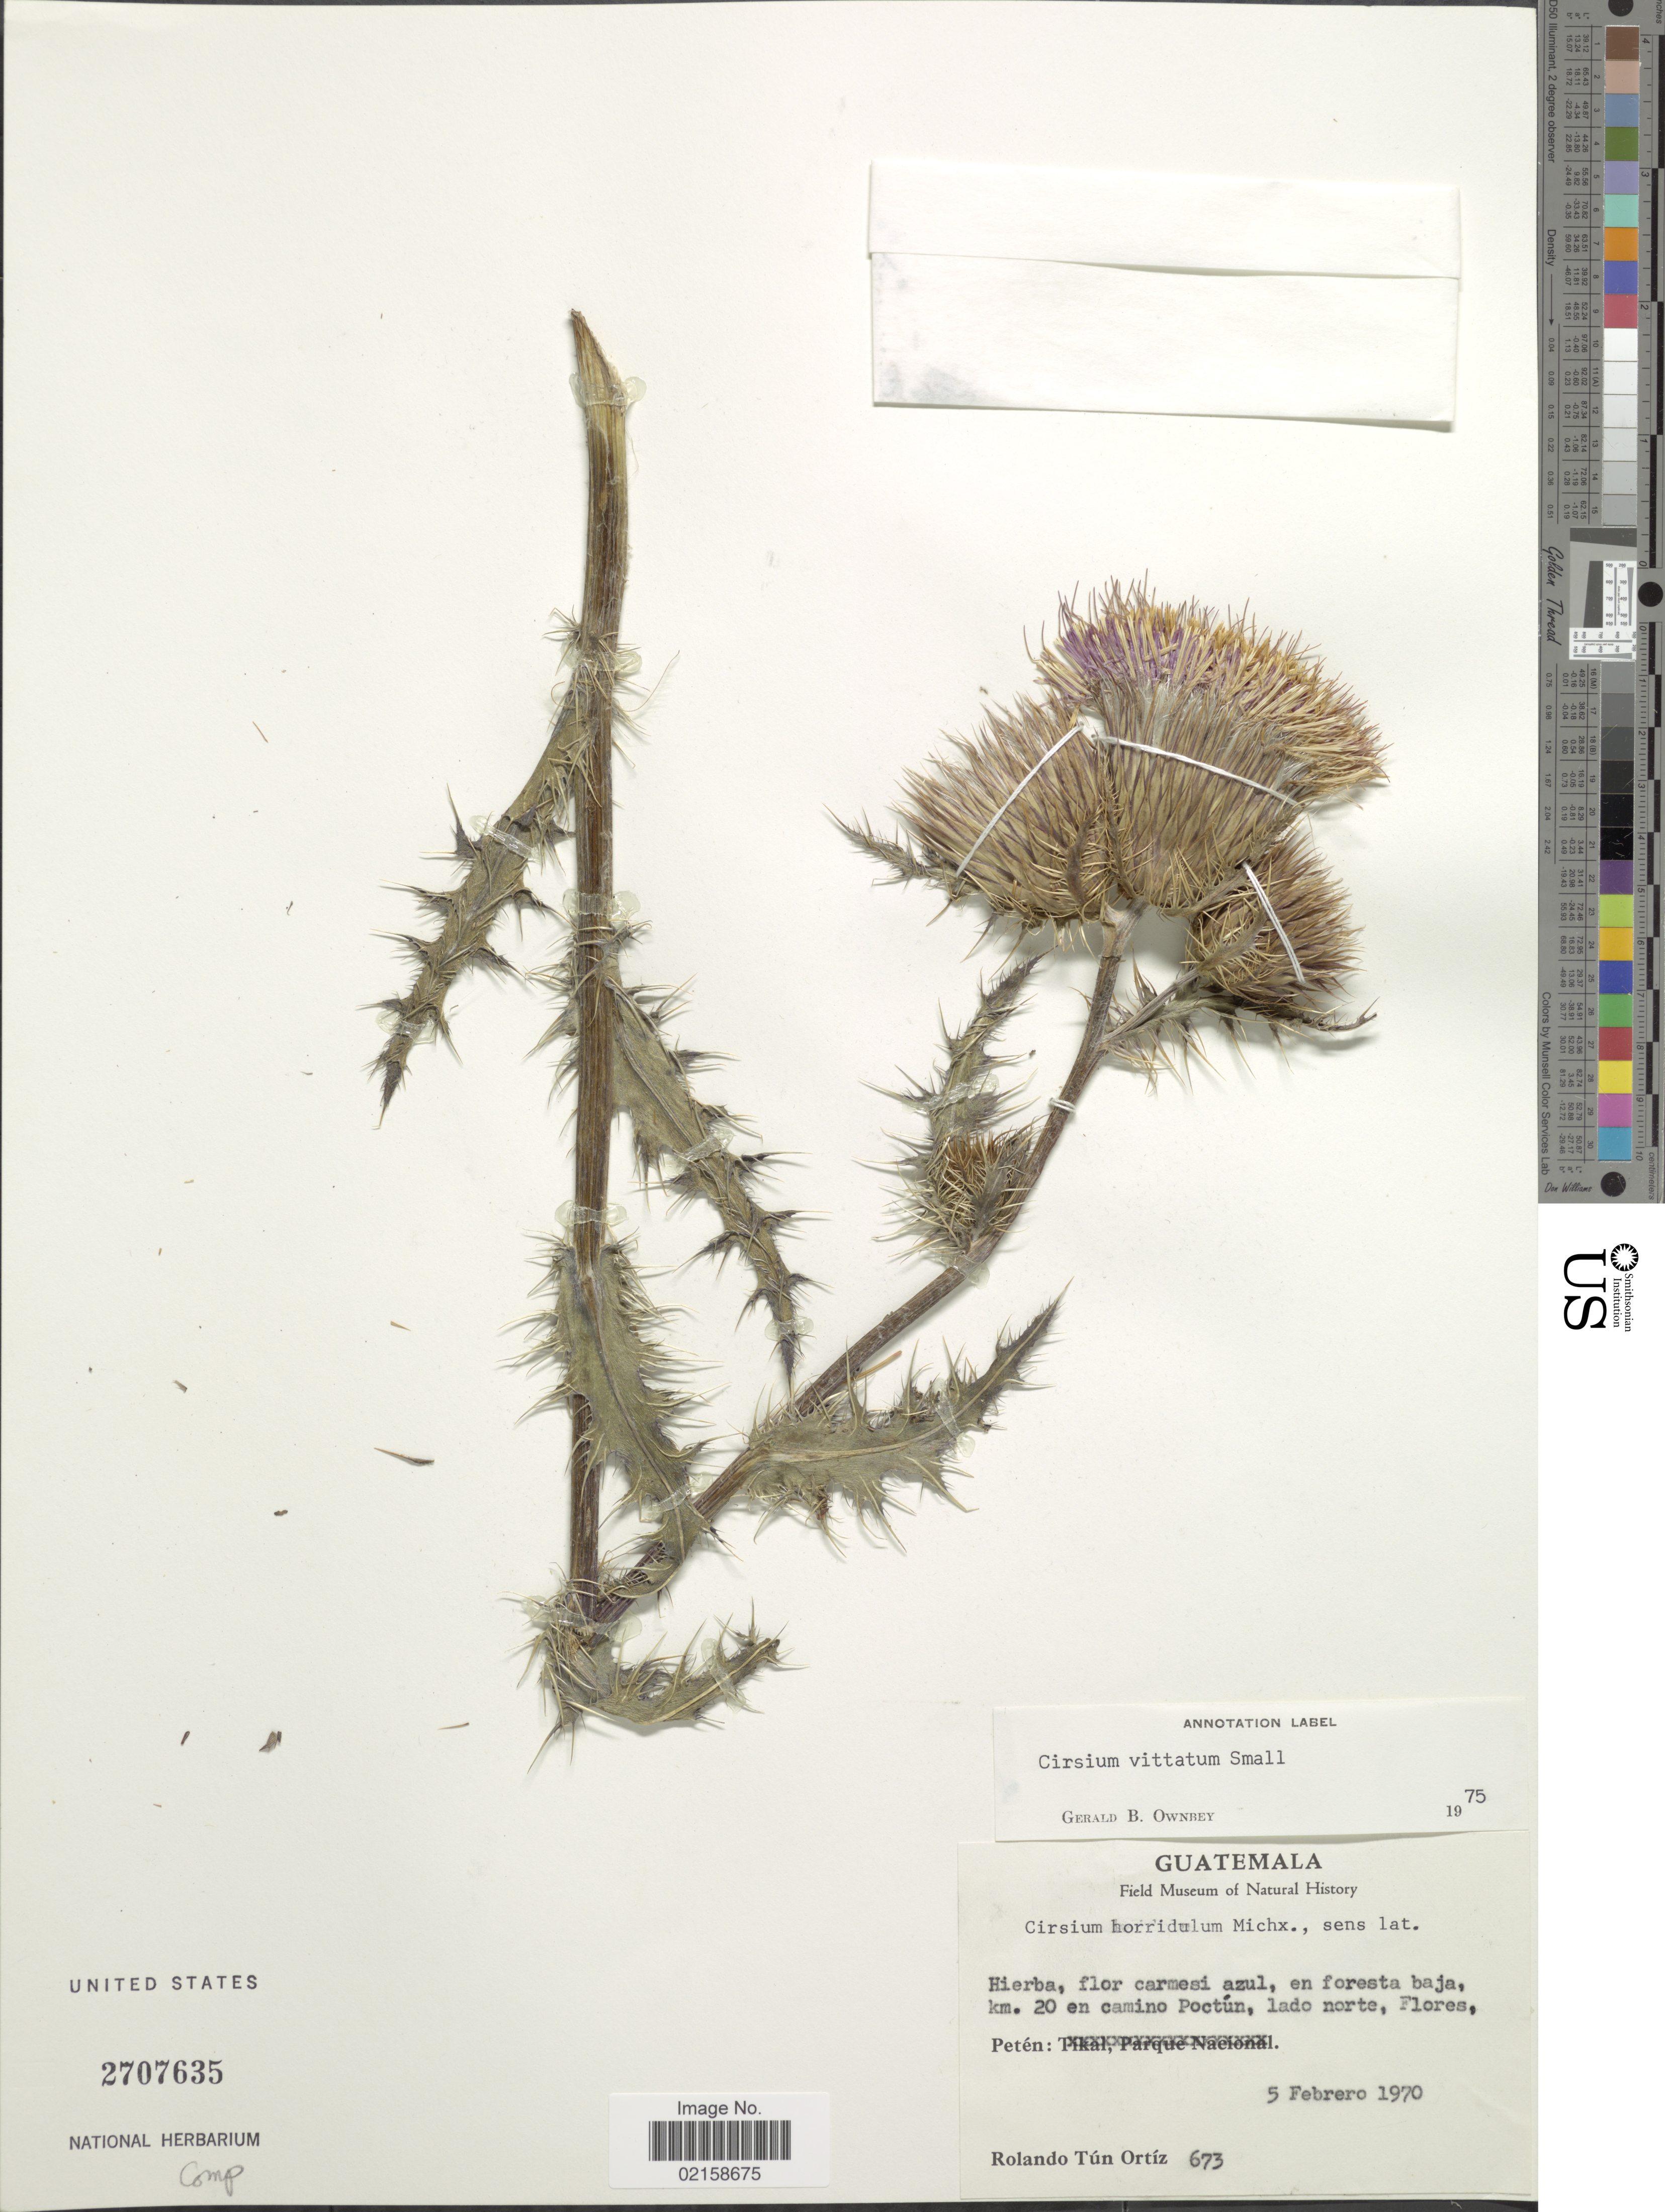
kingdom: Plantae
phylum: Tracheophyta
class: Magnoliopsida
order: Asterales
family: Asteraceae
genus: Cirsium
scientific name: Cirsium horridulum var. vittatum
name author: (Small) R.W. Long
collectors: R. Tún Ortíz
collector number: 673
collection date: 1970-02-05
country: Guatemala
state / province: El Petén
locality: Peten, km. 20 en camino Poctun, lado norte.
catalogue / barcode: US 2707635